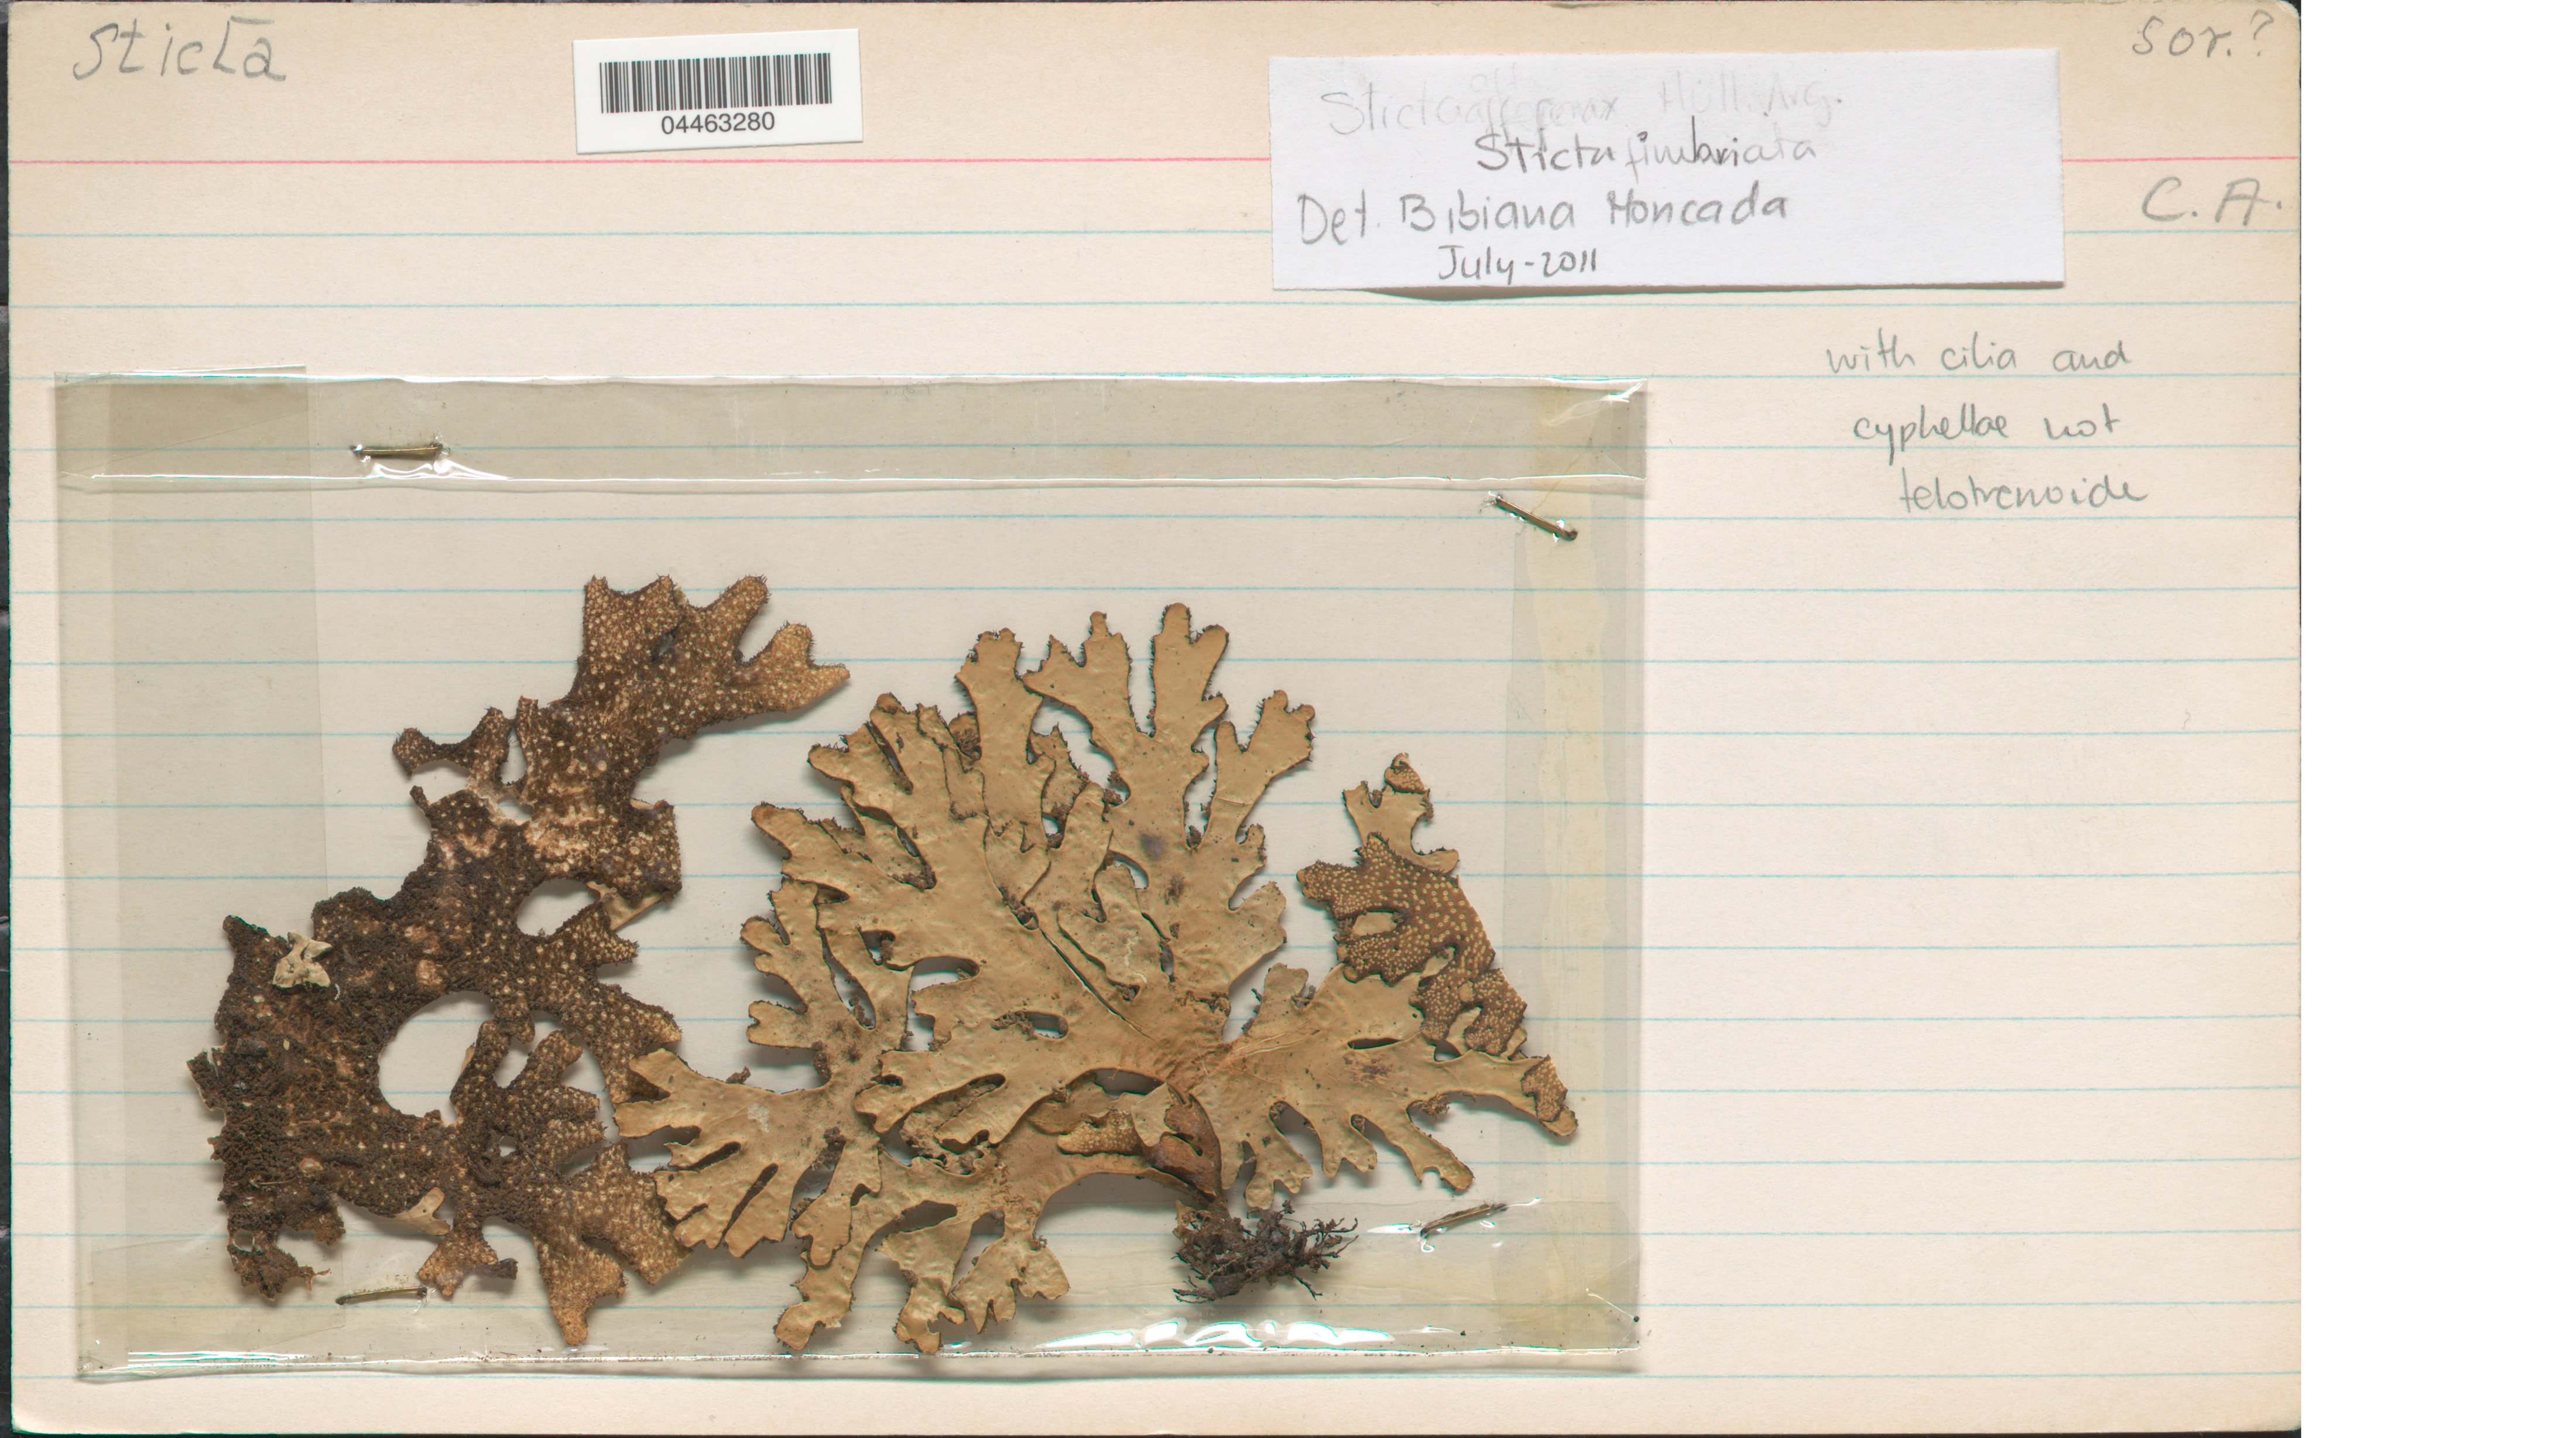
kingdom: Fungi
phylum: Ascomycota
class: Lecanoromycetes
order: Lecanorales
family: Stereocaulaceae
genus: Stereocaulon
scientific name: Stereocaulon sp.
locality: C.A. [unsure placement]